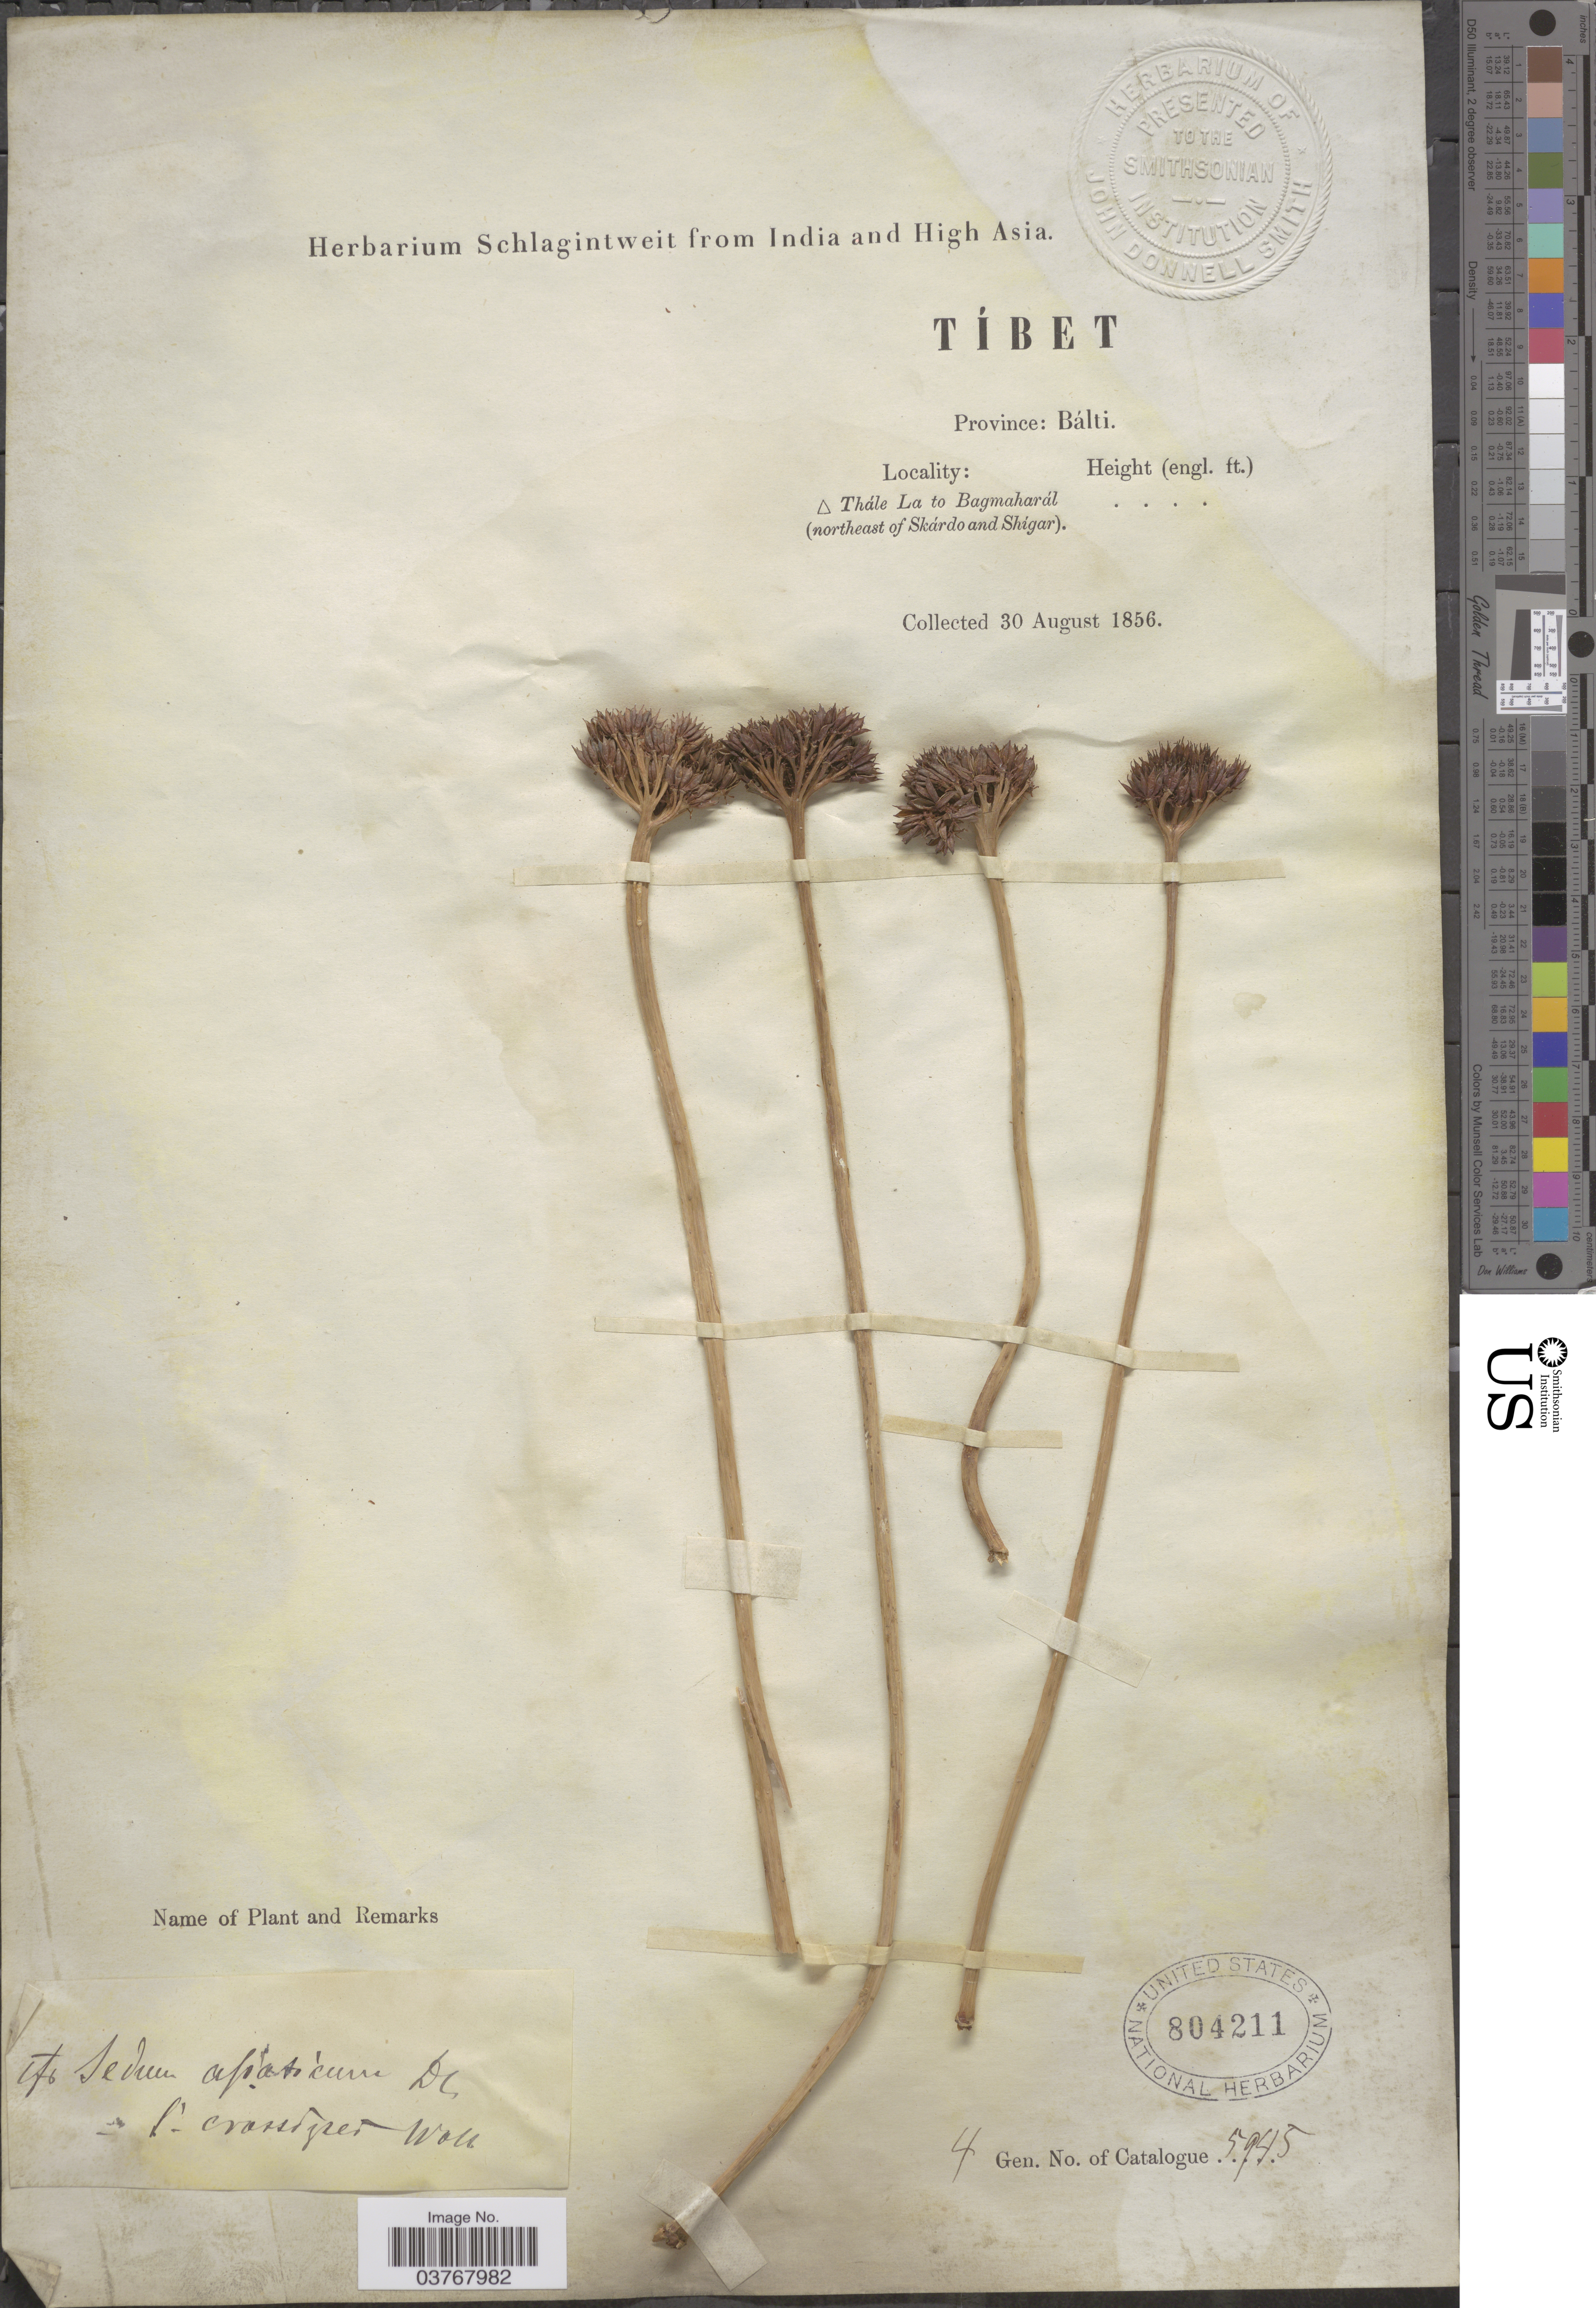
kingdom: Plantae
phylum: Tracheophyta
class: Magnoliopsida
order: Saxifragales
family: Crassulaceae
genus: Rhodiola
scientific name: Rhodiola wallichiana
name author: (Hook.) S.H. Fu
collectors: ex herb. Schlagintweit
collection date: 1856-08-30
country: China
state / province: Xizang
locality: Tíbet. Thále La to Bagmaharál (northeast of Skárdo and Shígar).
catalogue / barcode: US 804211